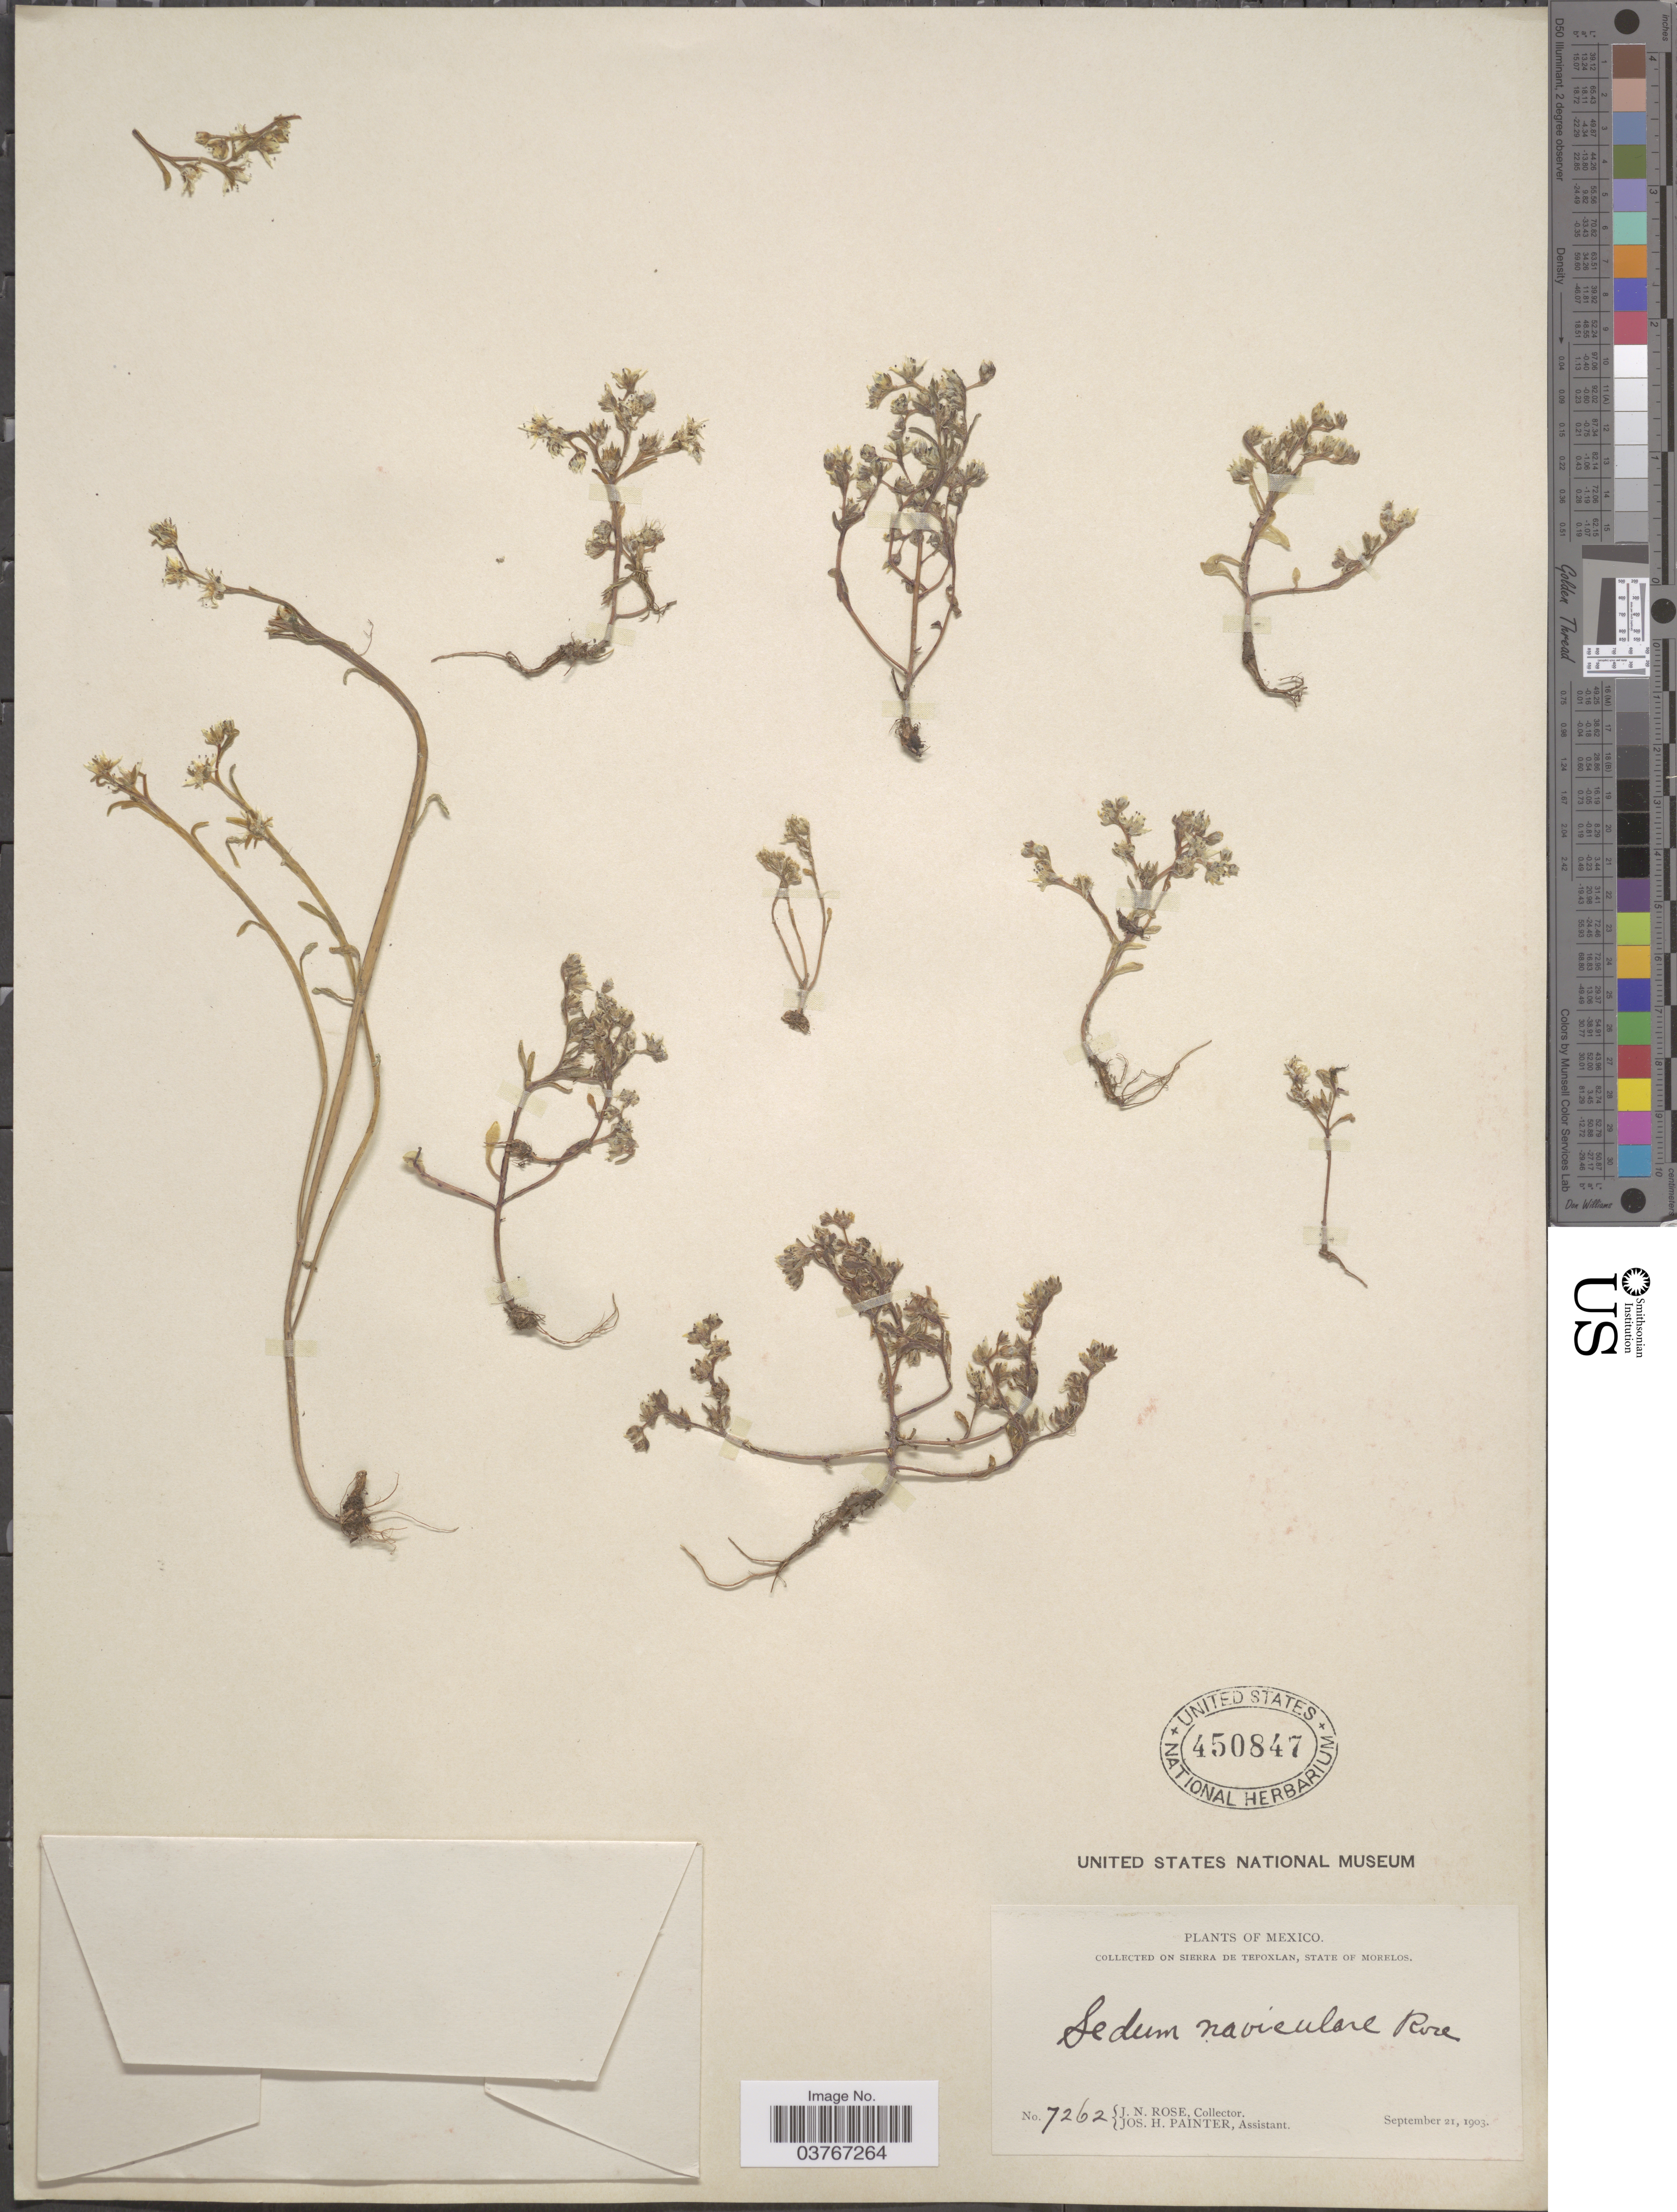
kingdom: Plantae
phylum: Tracheophyta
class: Magnoliopsida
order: Saxifragales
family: Crassulaceae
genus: Sedum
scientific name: Sedum naviculare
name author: Rose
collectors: J. N. Rose & J. H. Painter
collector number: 7262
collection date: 1903-09-21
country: Mexico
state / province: Morelos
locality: Sierra de Tepoxlan, State of Morelos.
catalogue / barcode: US 450847